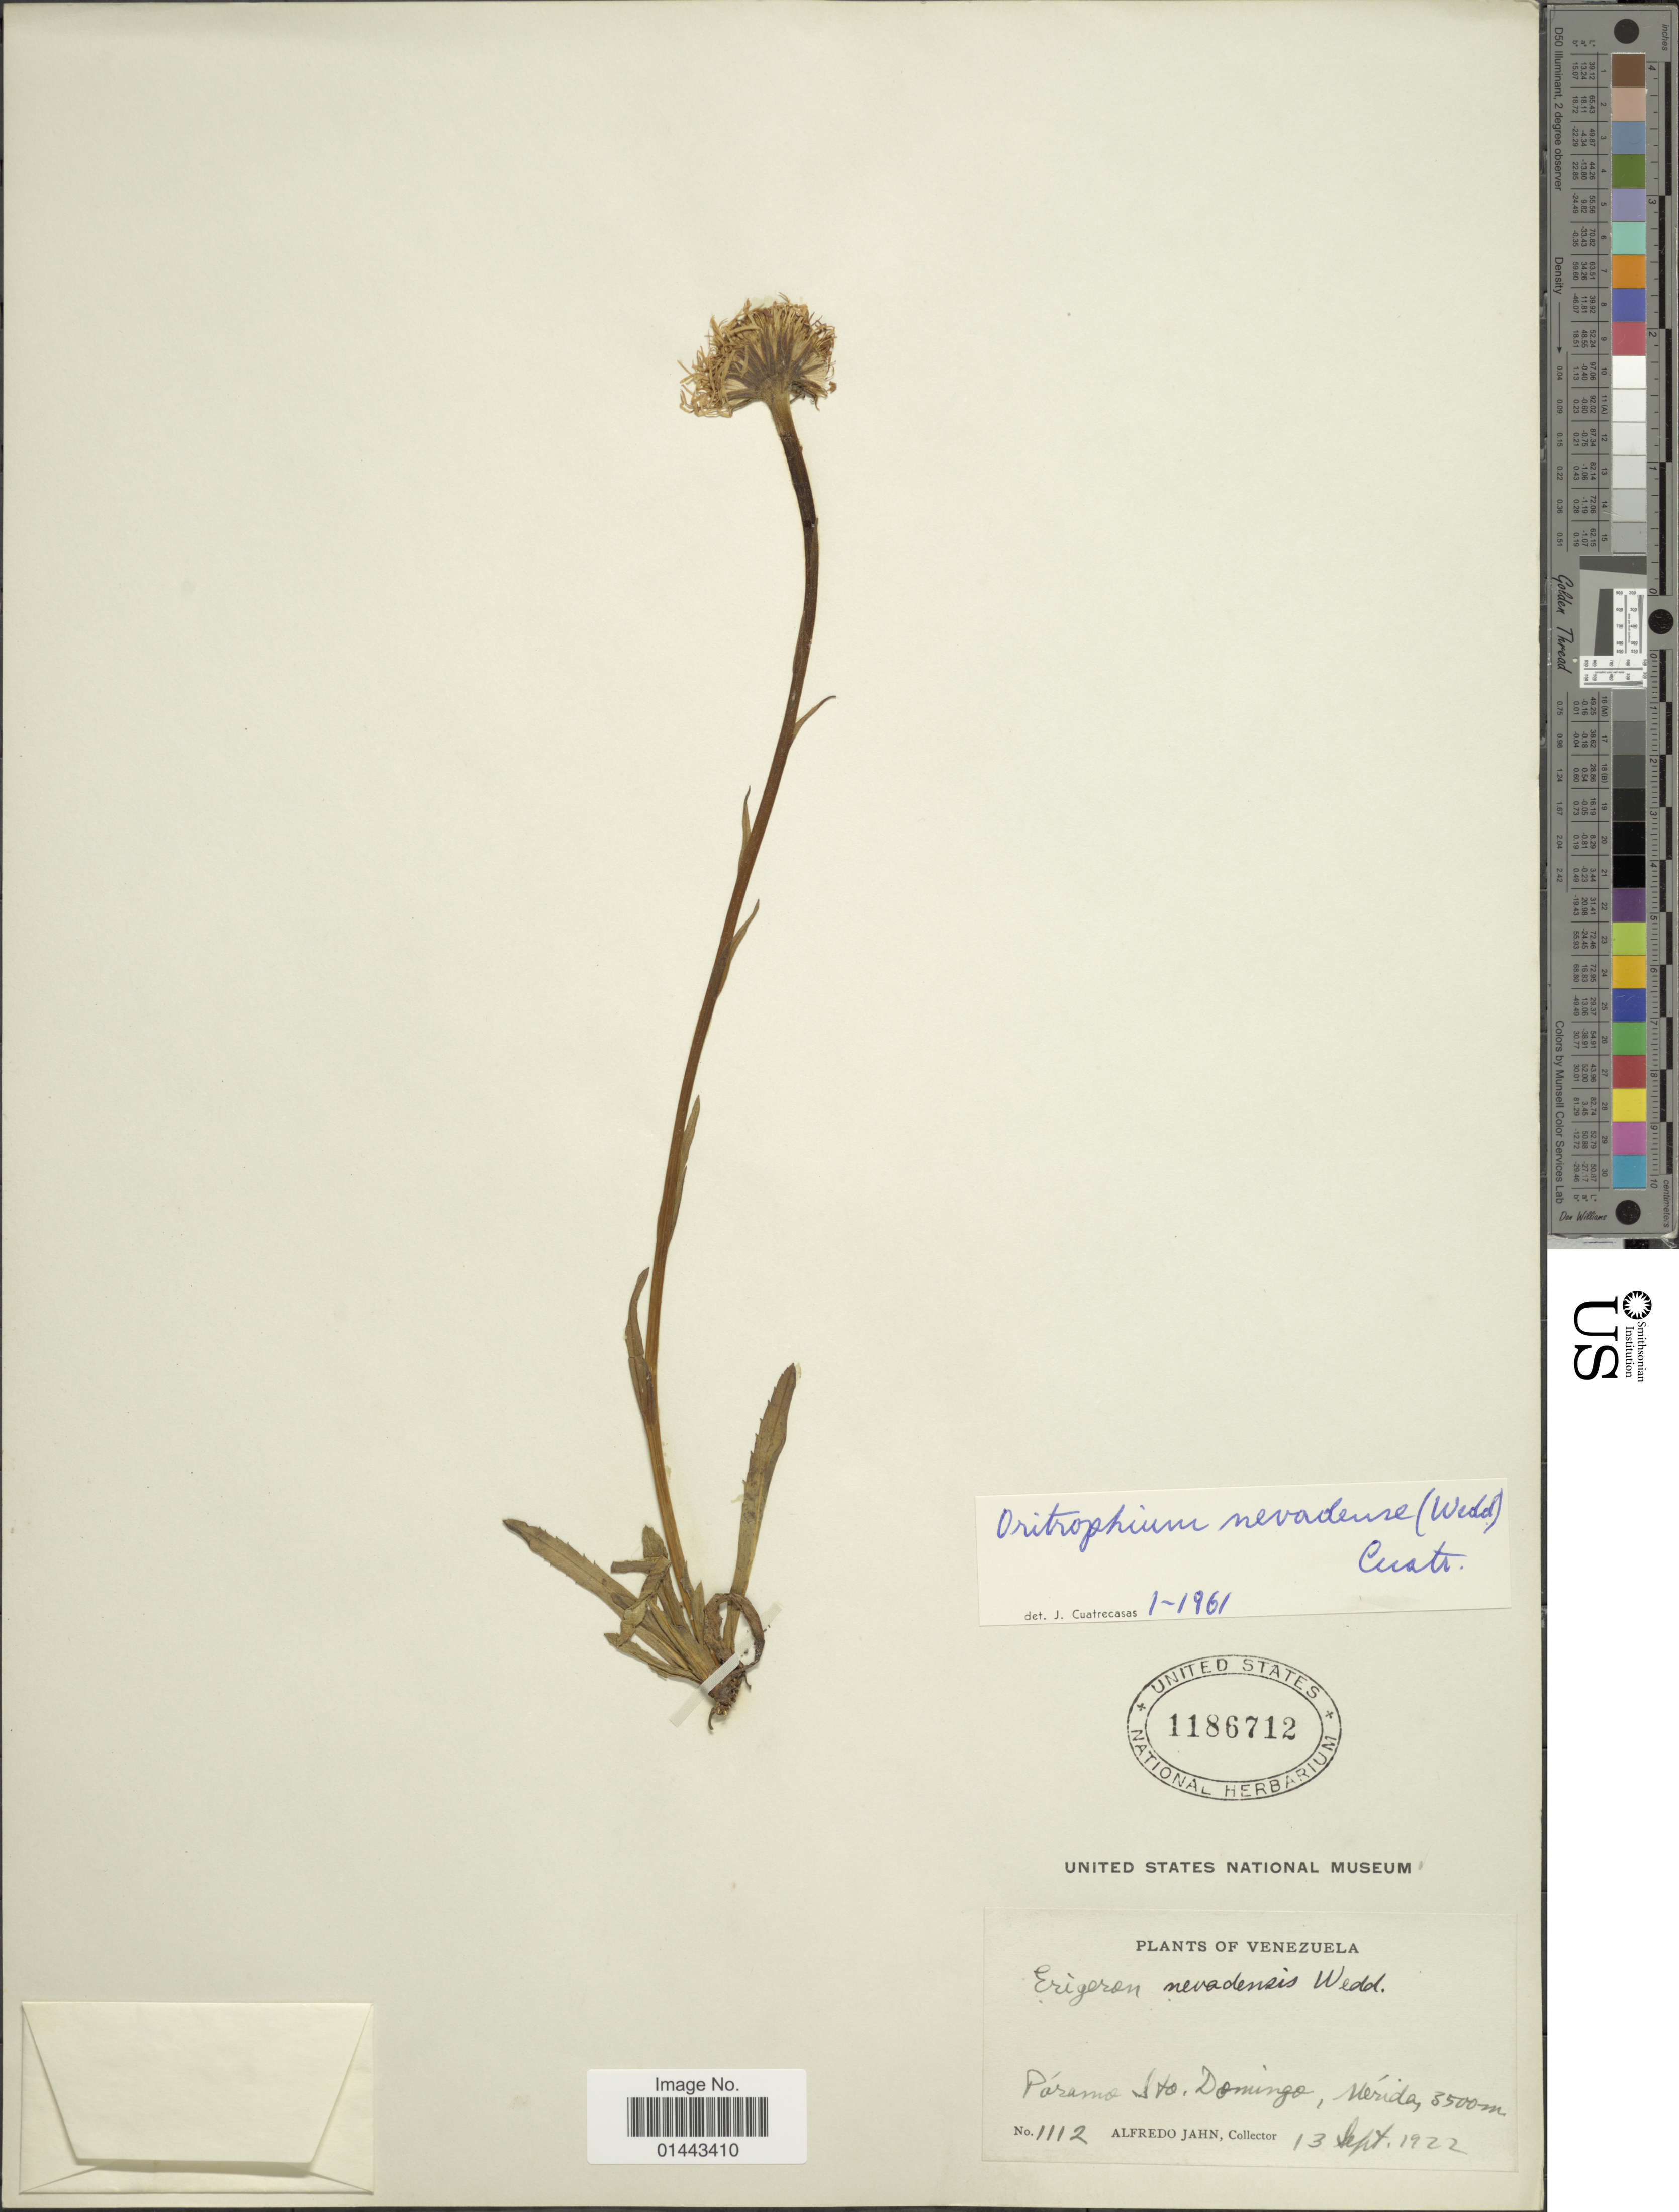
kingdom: Plantae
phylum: Tracheophyta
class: Magnoliopsida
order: Asterales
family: Asteraceae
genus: Oritrophium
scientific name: Oritrophium nevadense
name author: (Wedd.) Cuatrec.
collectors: A. Jahn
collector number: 1112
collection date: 1922-09-13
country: Venezuela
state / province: Mérida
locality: Paramo Sto. Domingo.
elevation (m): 3500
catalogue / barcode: US 1186712